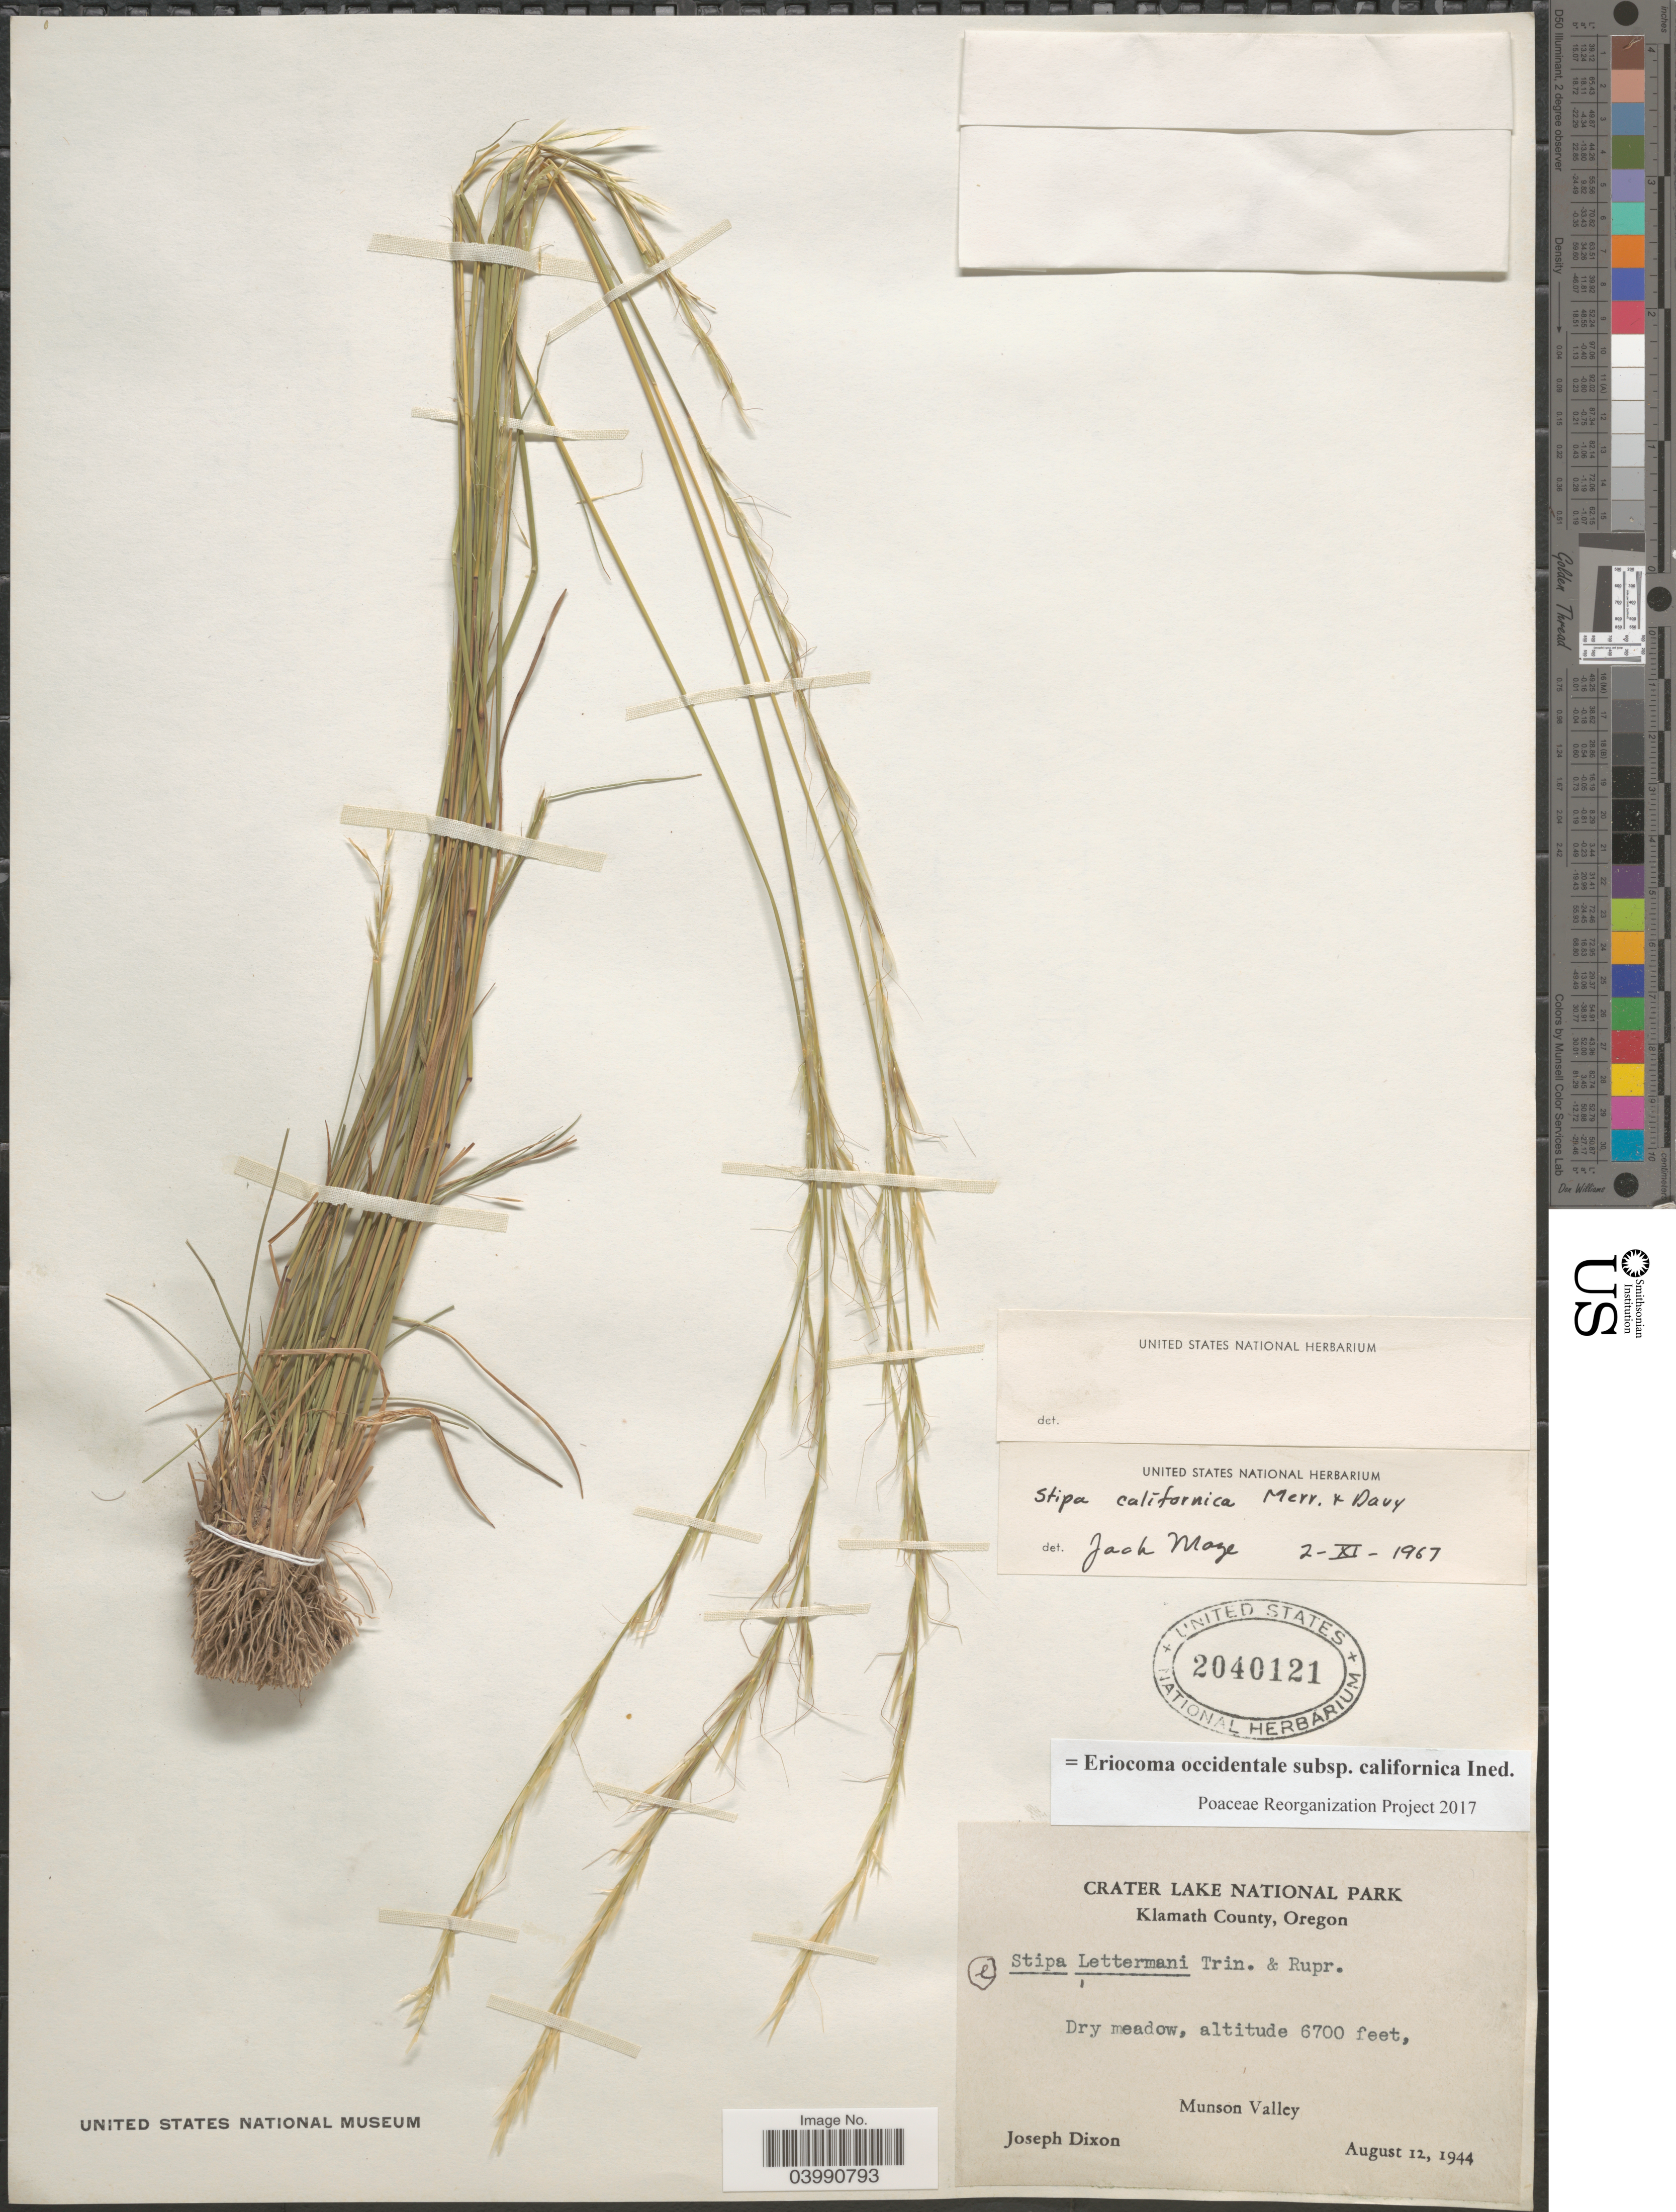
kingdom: Plantae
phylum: Tracheophyta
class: Liliopsida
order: Poales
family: Poaceae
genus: Eriocoma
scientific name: Eriocoma occidentalis subsp. californica ined.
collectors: J. Dixon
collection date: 1944-08-12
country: United States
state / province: Oregon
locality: Crater Lake National Park. Klamath County. Munson Valley.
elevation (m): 2042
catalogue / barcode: US 2040121